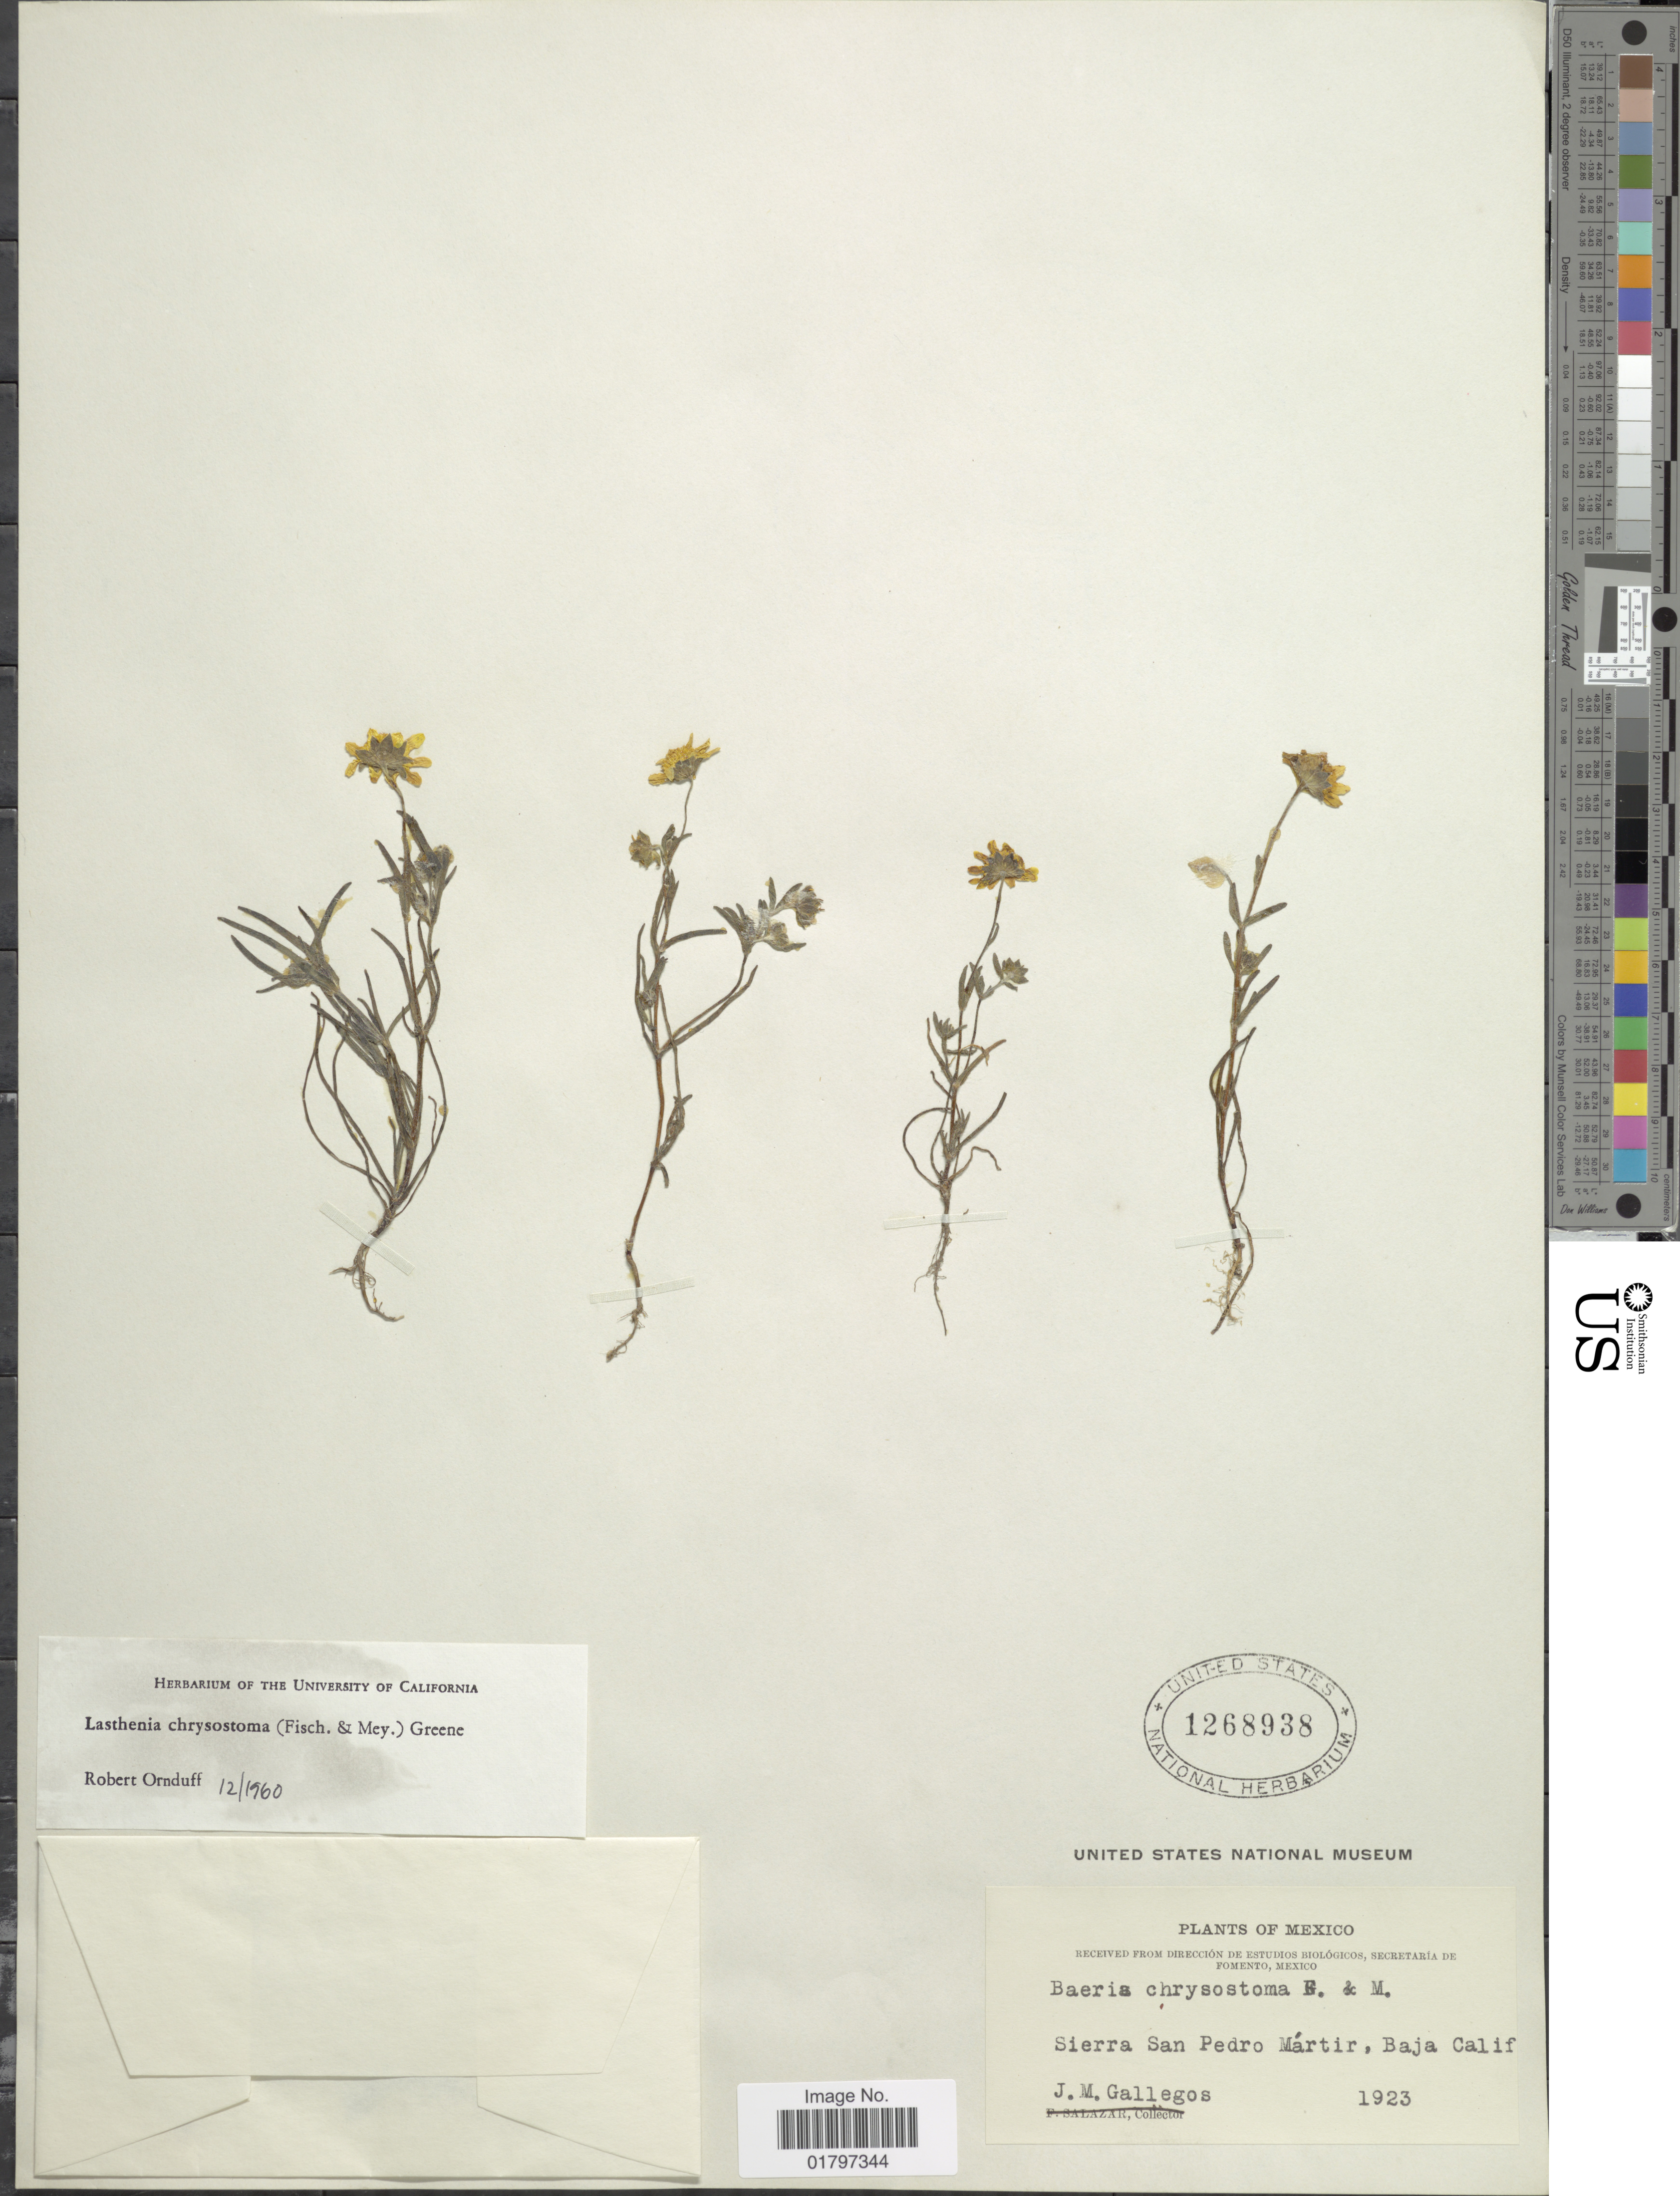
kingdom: Plantae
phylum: Tracheophyta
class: Magnoliopsida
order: Asterales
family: Asteraceae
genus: Lasthenia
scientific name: Lasthenia chrysostoma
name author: (Fisch. & C.A. Mey.) Greene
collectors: J. Gallegos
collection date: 1923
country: Mexico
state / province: Baja California Sur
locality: Sierra San Pedro Mártir, Baja Calif.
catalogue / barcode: US 1268938